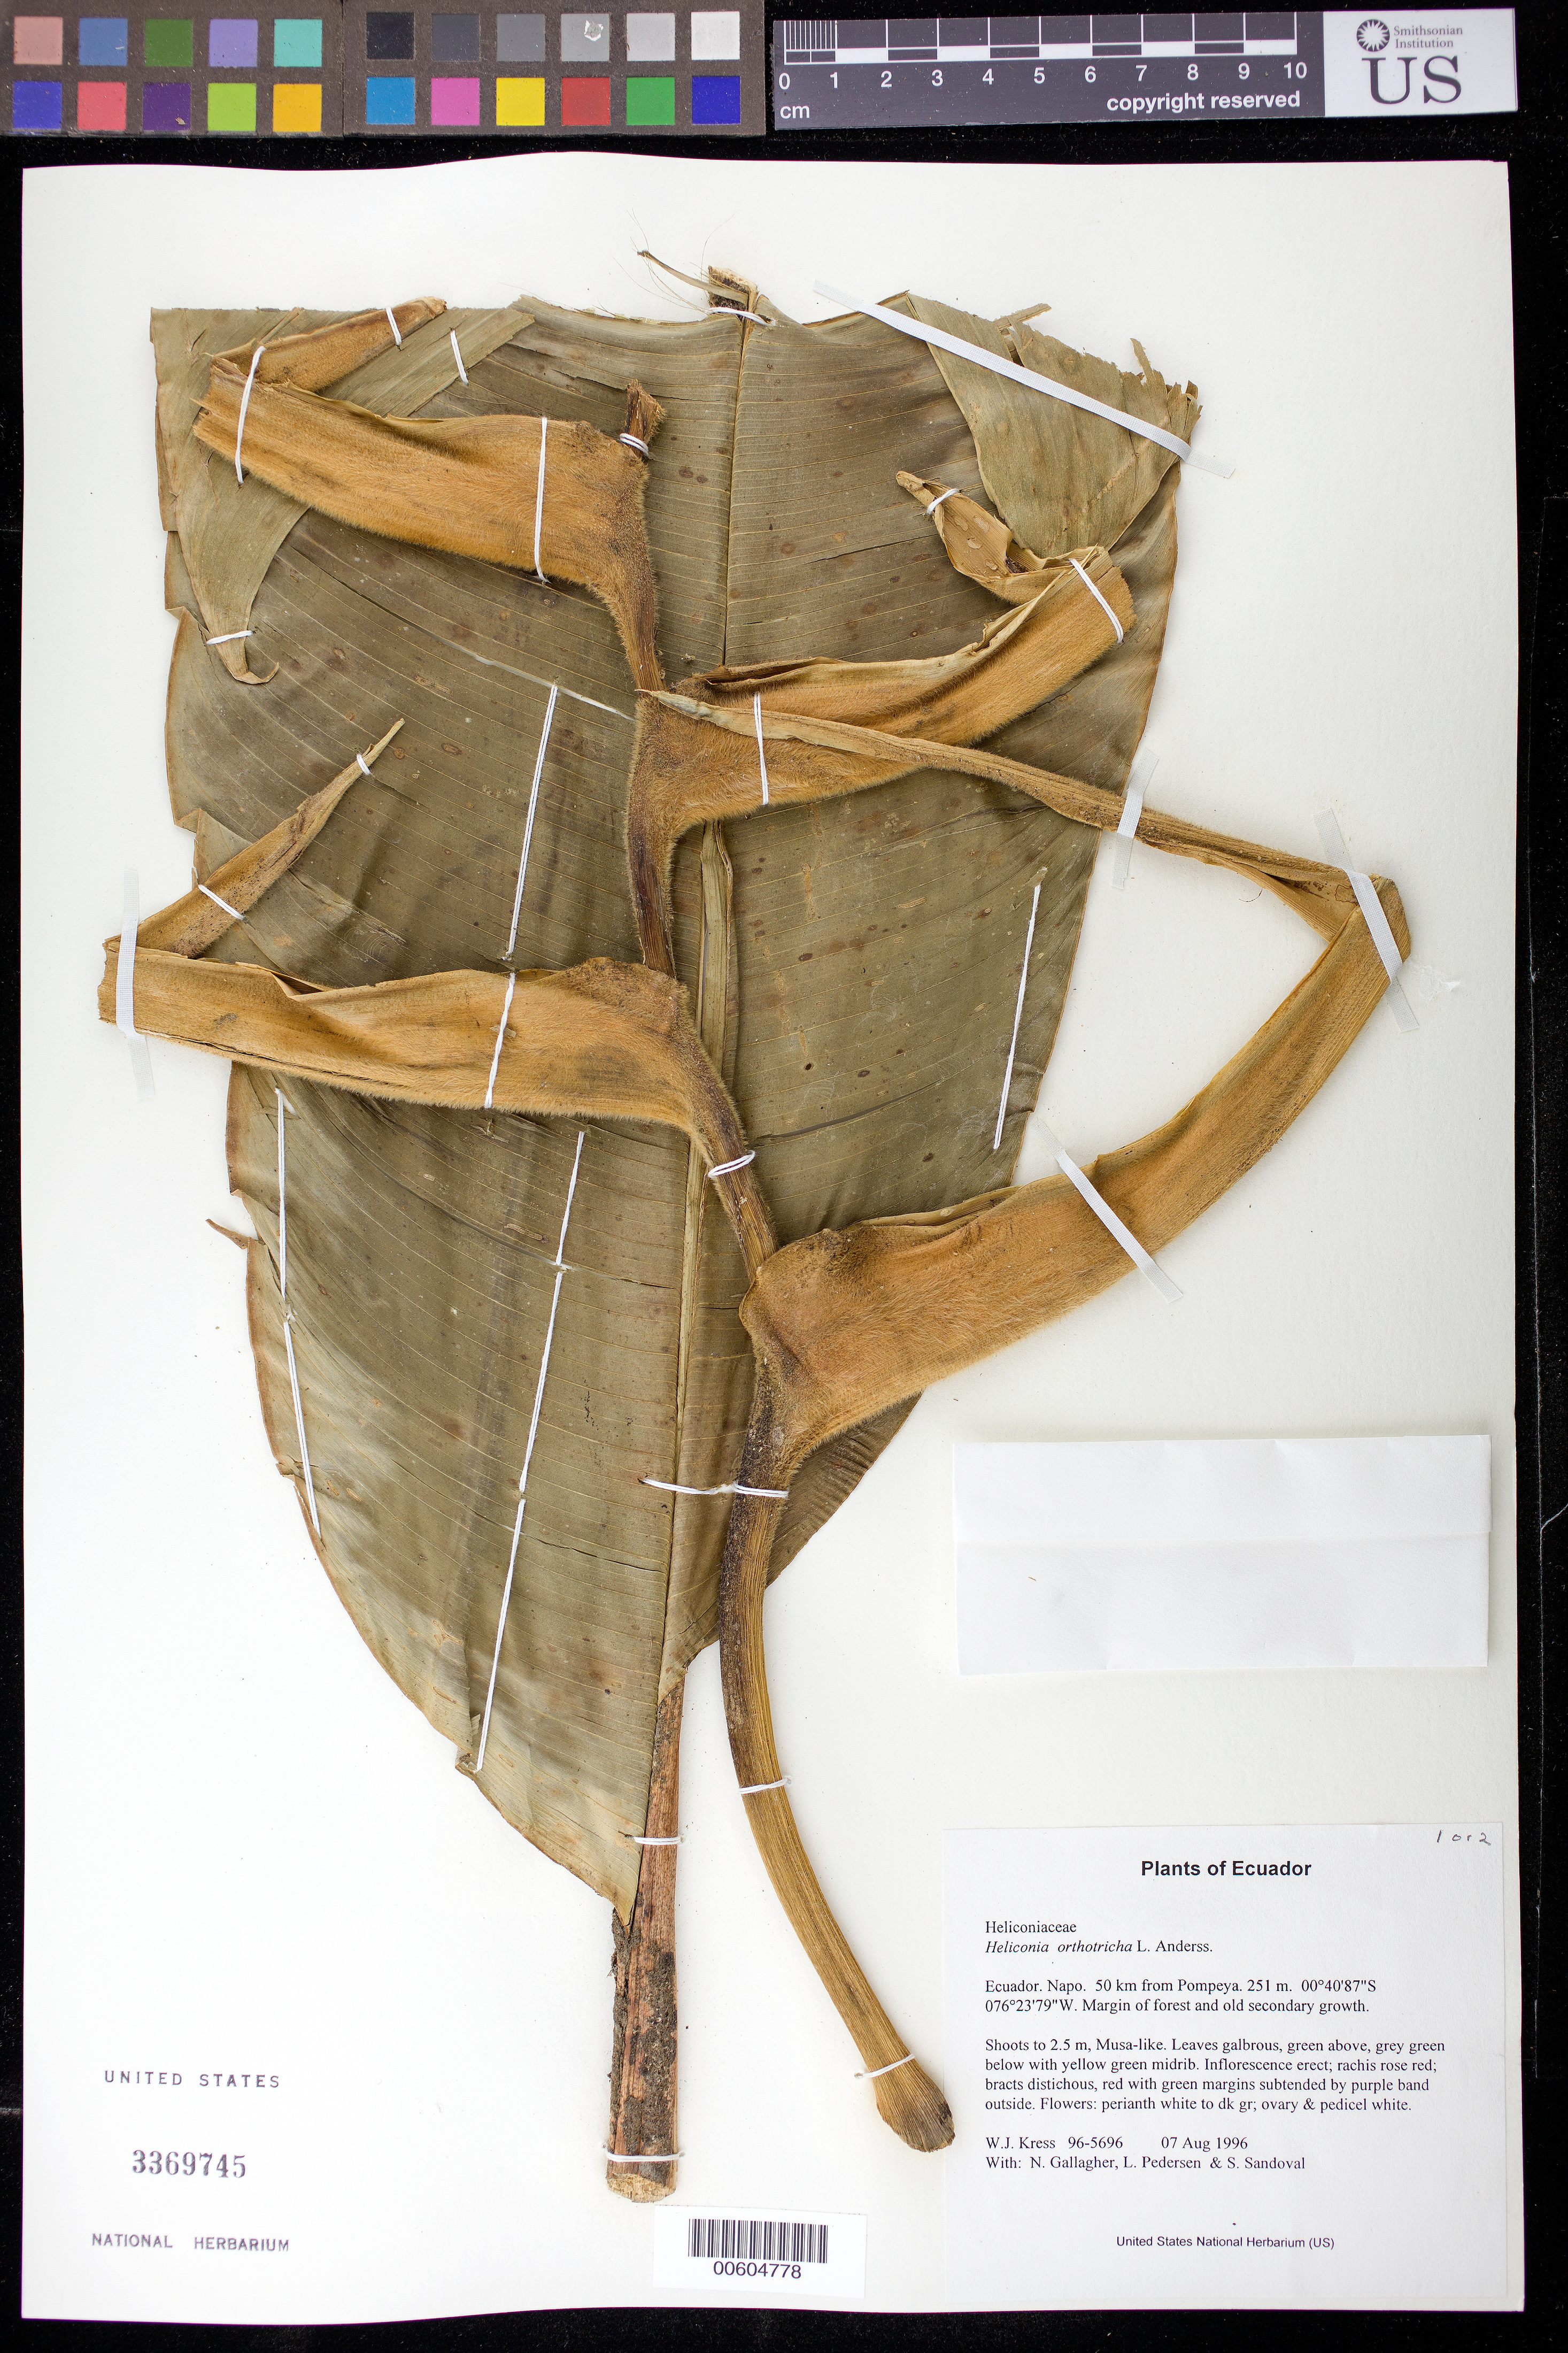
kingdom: Plantae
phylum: Tracheophyta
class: Liliopsida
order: Zingiberales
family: Heliconiaceae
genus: Heliconia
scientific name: Heliconia orthotricha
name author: L. Andersson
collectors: W. J. Kress, N. L. Gallagher, L. Pedersen & S. Sandoval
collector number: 96-5696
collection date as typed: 07 Aug 1996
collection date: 1996-08-07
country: Ecuador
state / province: Napo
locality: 50 km from Pompeya.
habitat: Margin of forest and old secondary growth.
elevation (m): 251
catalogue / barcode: US 3369745